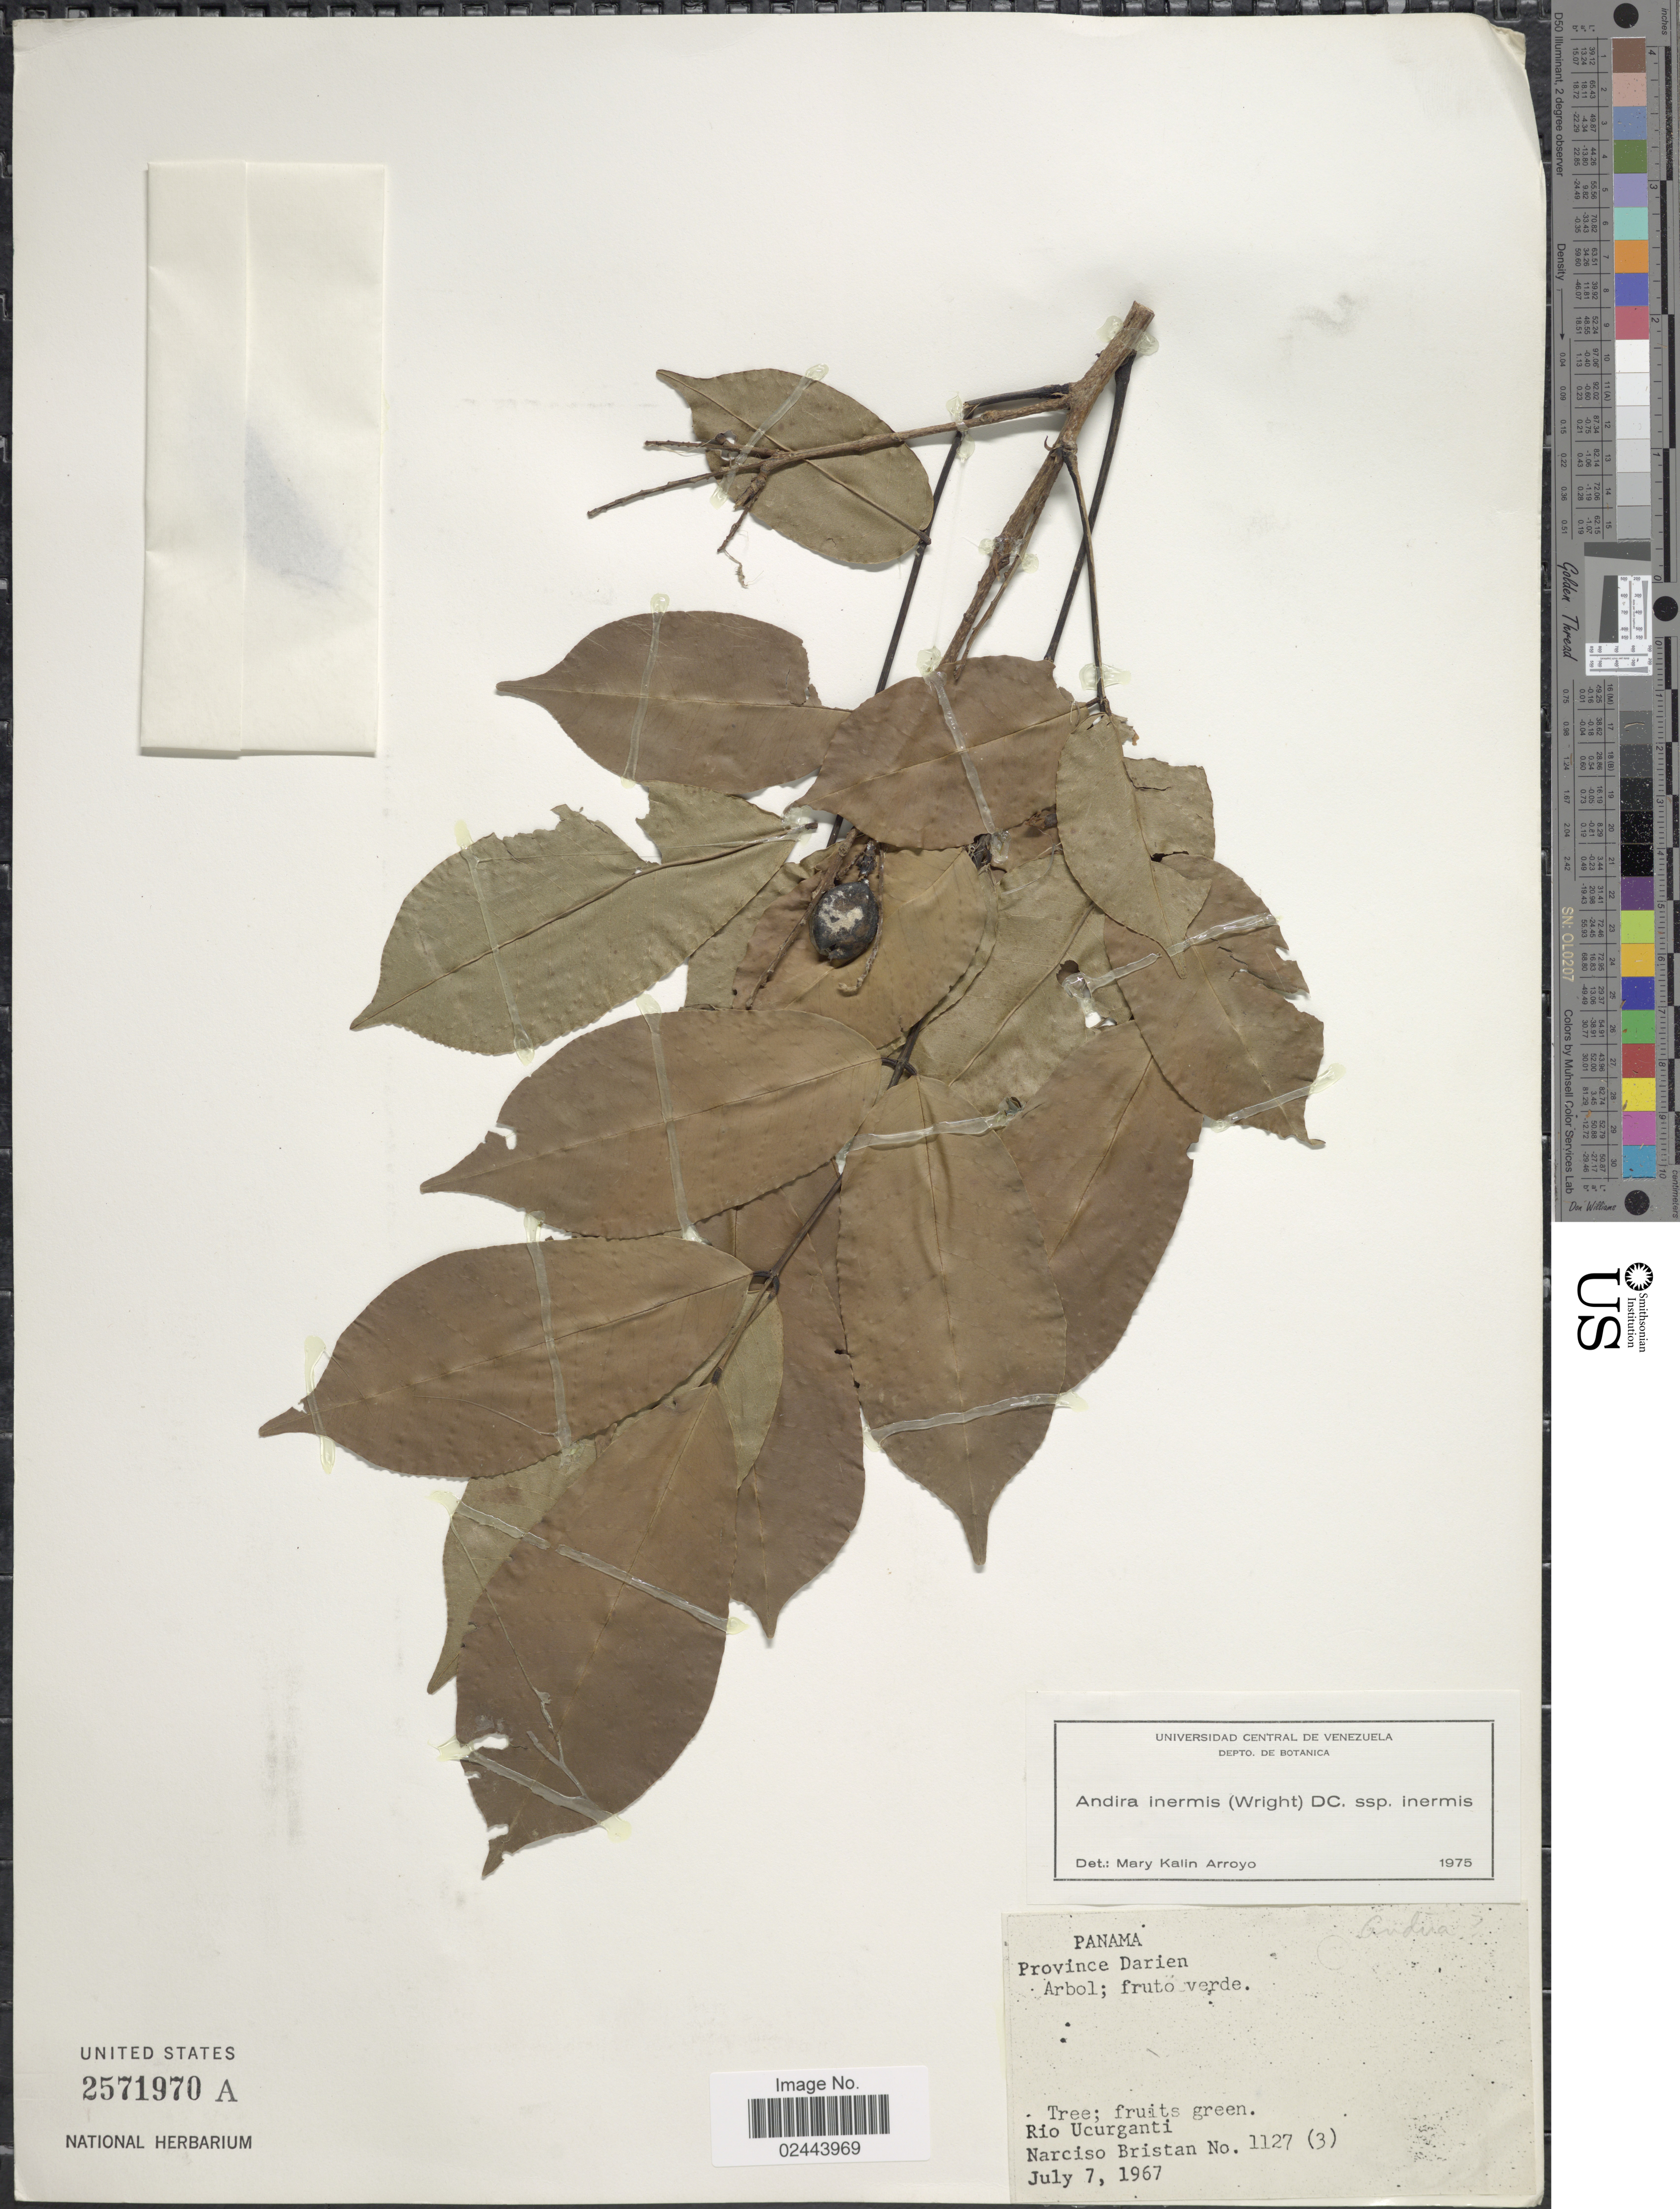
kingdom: Plantae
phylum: Tracheophyta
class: Magnoliopsida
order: Fabales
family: Fabaceae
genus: Andira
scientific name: Andira inermis subsp. inermis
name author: (W. Wright) Kunth ex DC.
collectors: N. Bristan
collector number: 1127 (3)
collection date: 1967-07-07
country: Panama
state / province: Darién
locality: Rio Ucurganti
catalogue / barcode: US 2571970A